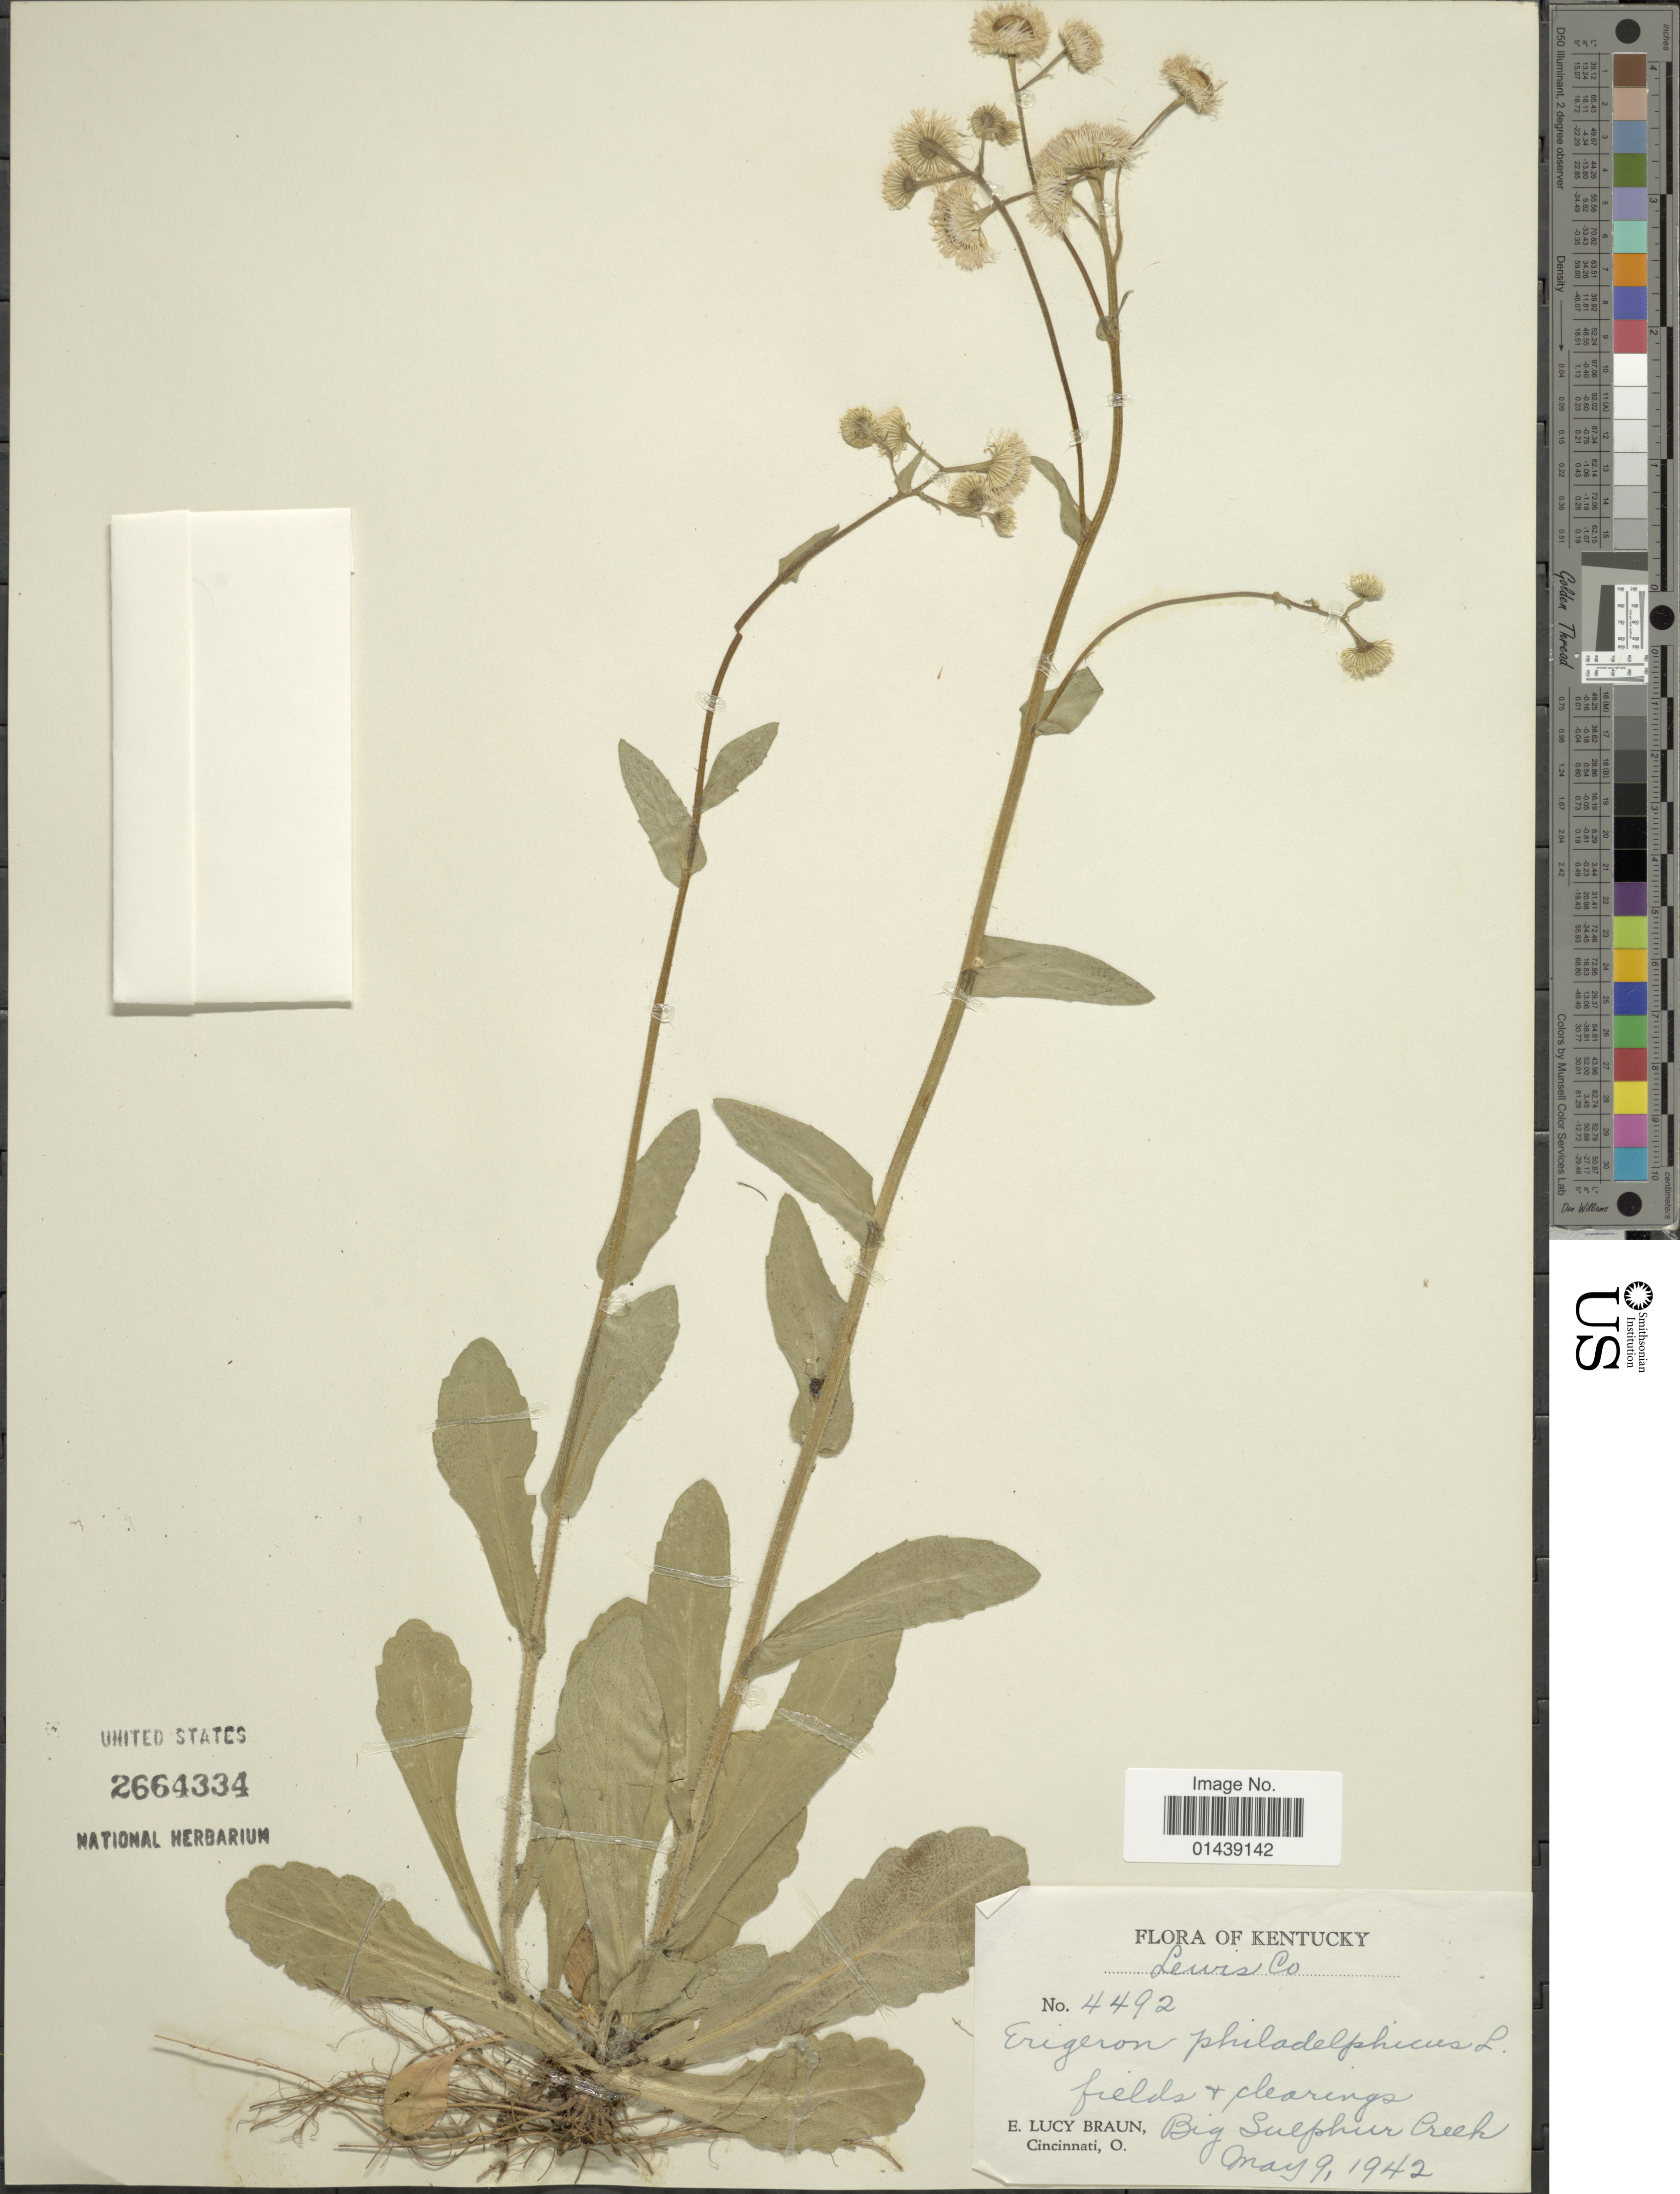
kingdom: Plantae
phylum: Tracheophyta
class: Magnoliopsida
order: Asterales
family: Asteraceae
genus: Erigeron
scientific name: Erigeron philadelphicus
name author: L.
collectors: E. L. Braun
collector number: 4492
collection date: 1942-05-09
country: United States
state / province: Kentucky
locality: Lewis Co. Big Sulphur Creek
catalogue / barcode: US 2664334